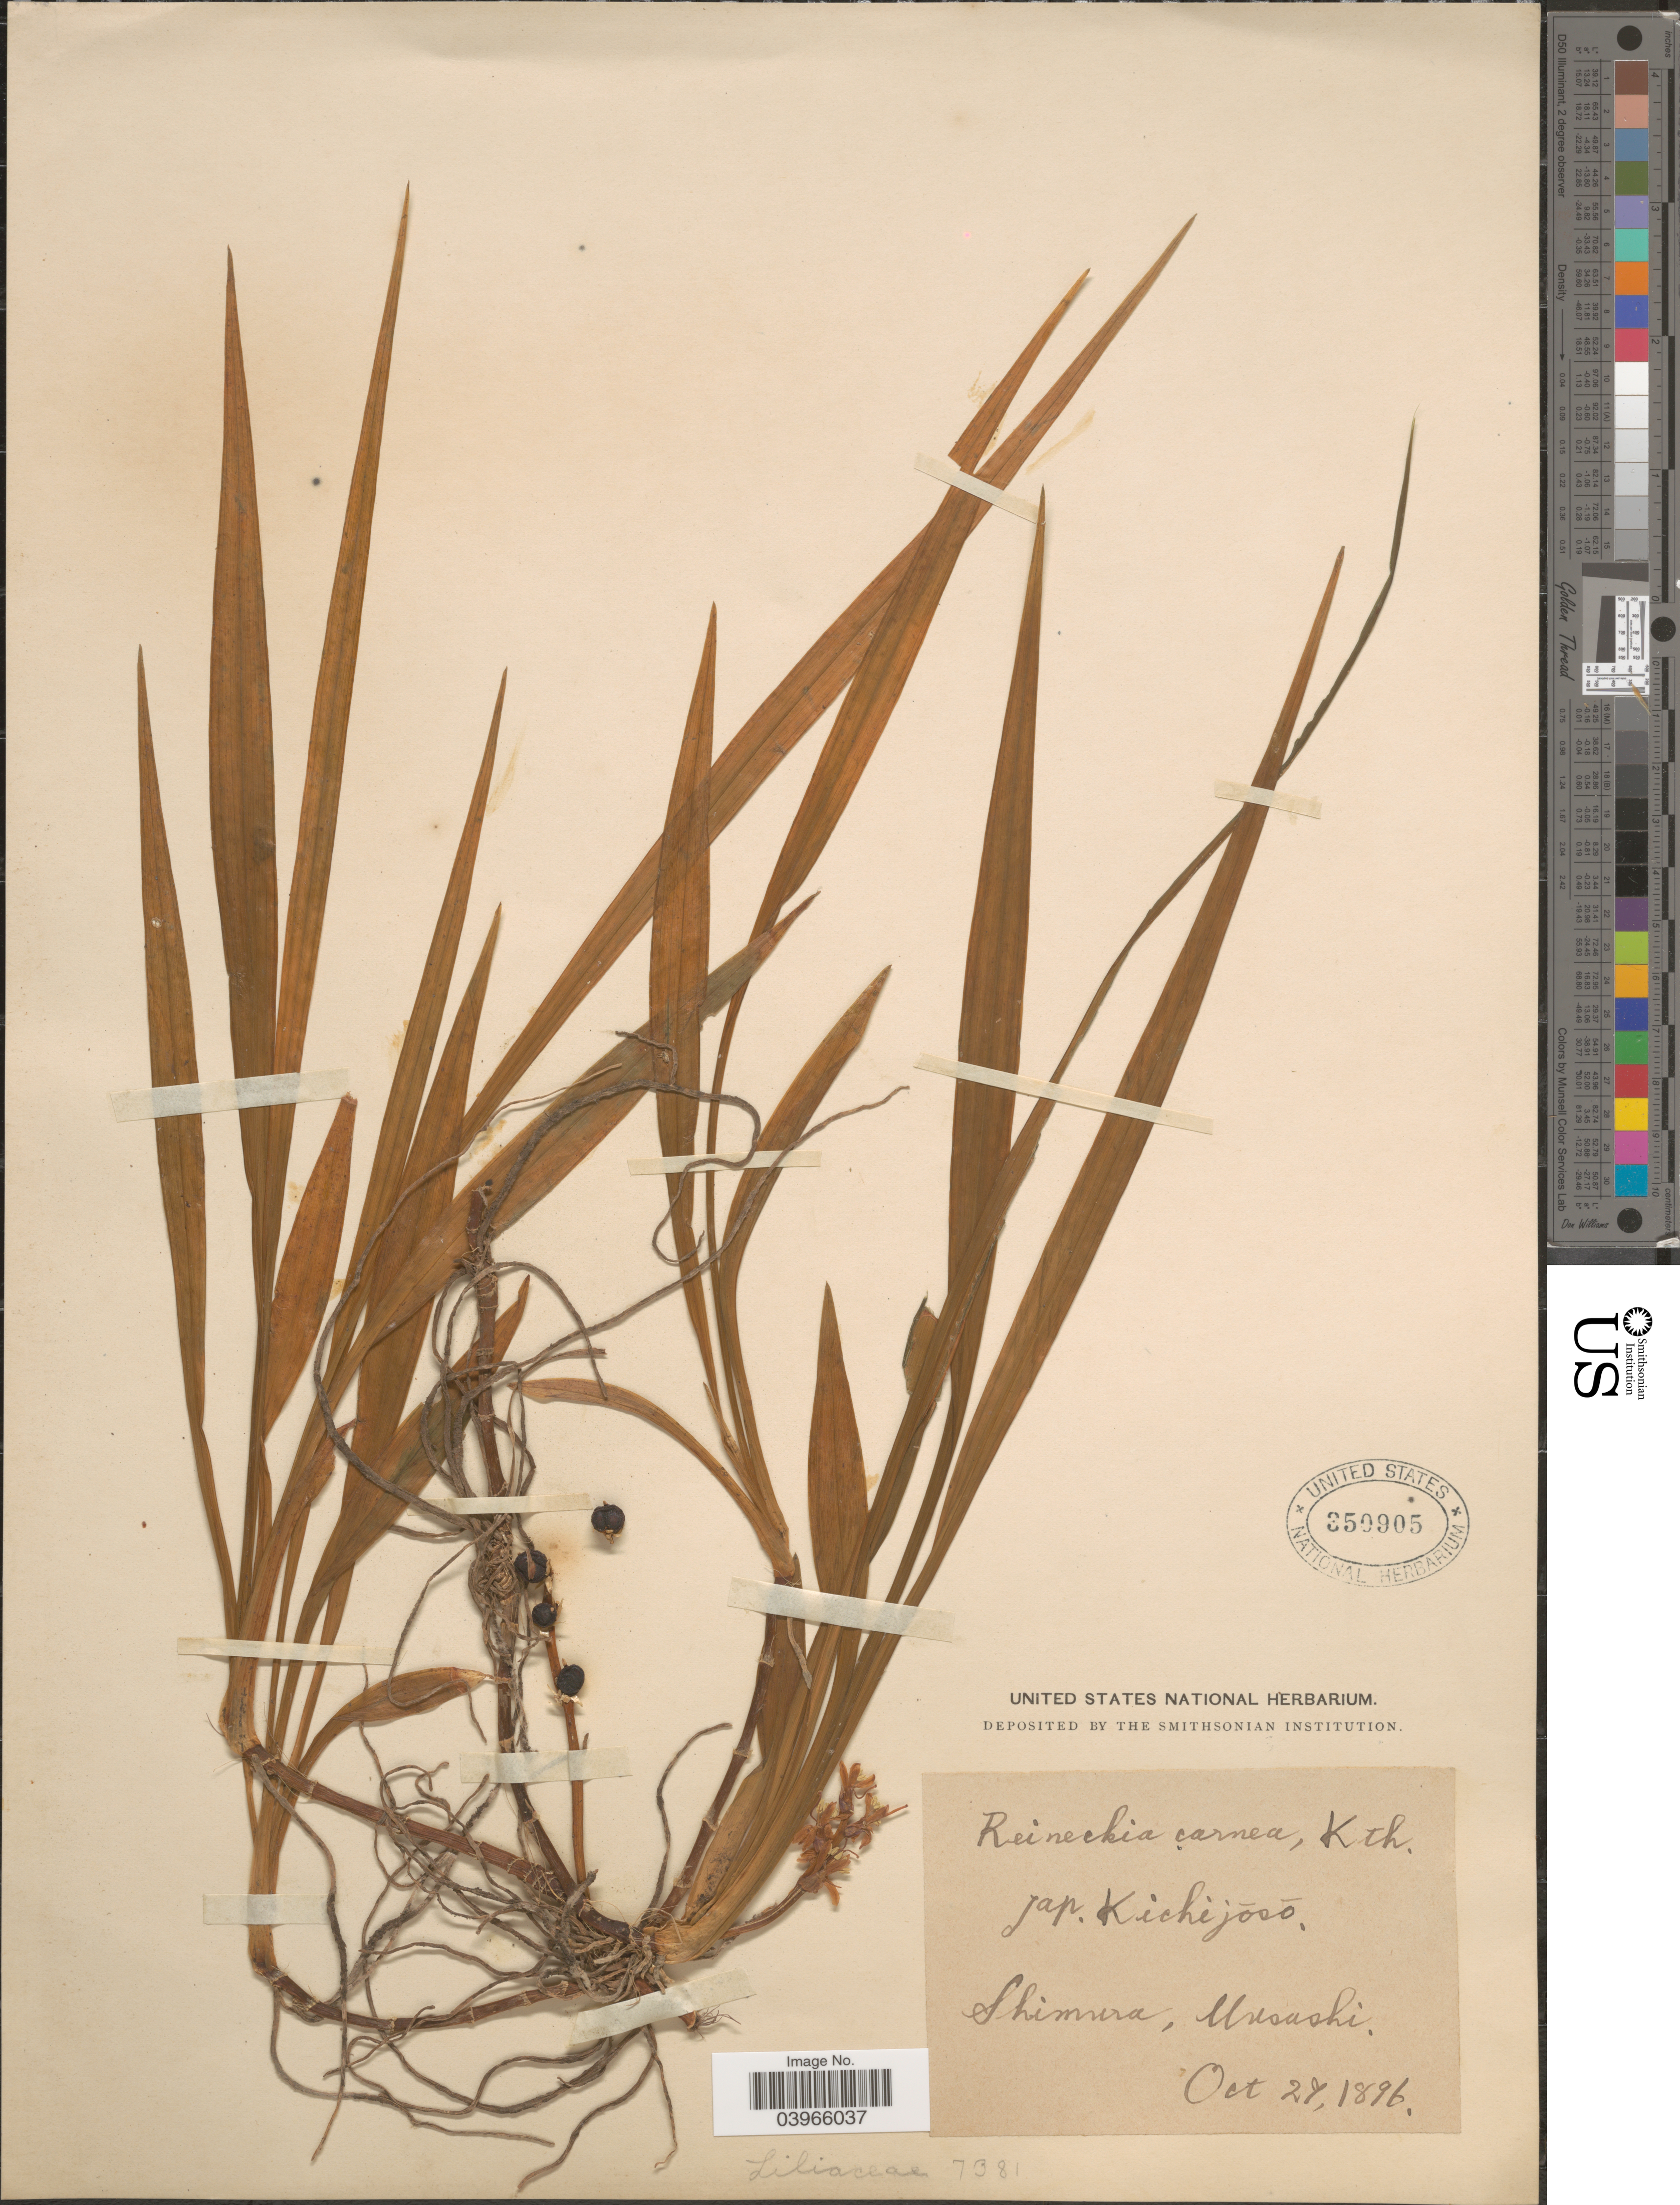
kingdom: Plantae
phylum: Tracheophyta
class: Liliopsida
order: Asparagales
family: Asparagaceae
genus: Reineckea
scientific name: Reineckea carnea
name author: (Andrews) Kunth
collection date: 1896-10-27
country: Japan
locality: Shimura, Musashi.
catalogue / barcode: US 350905